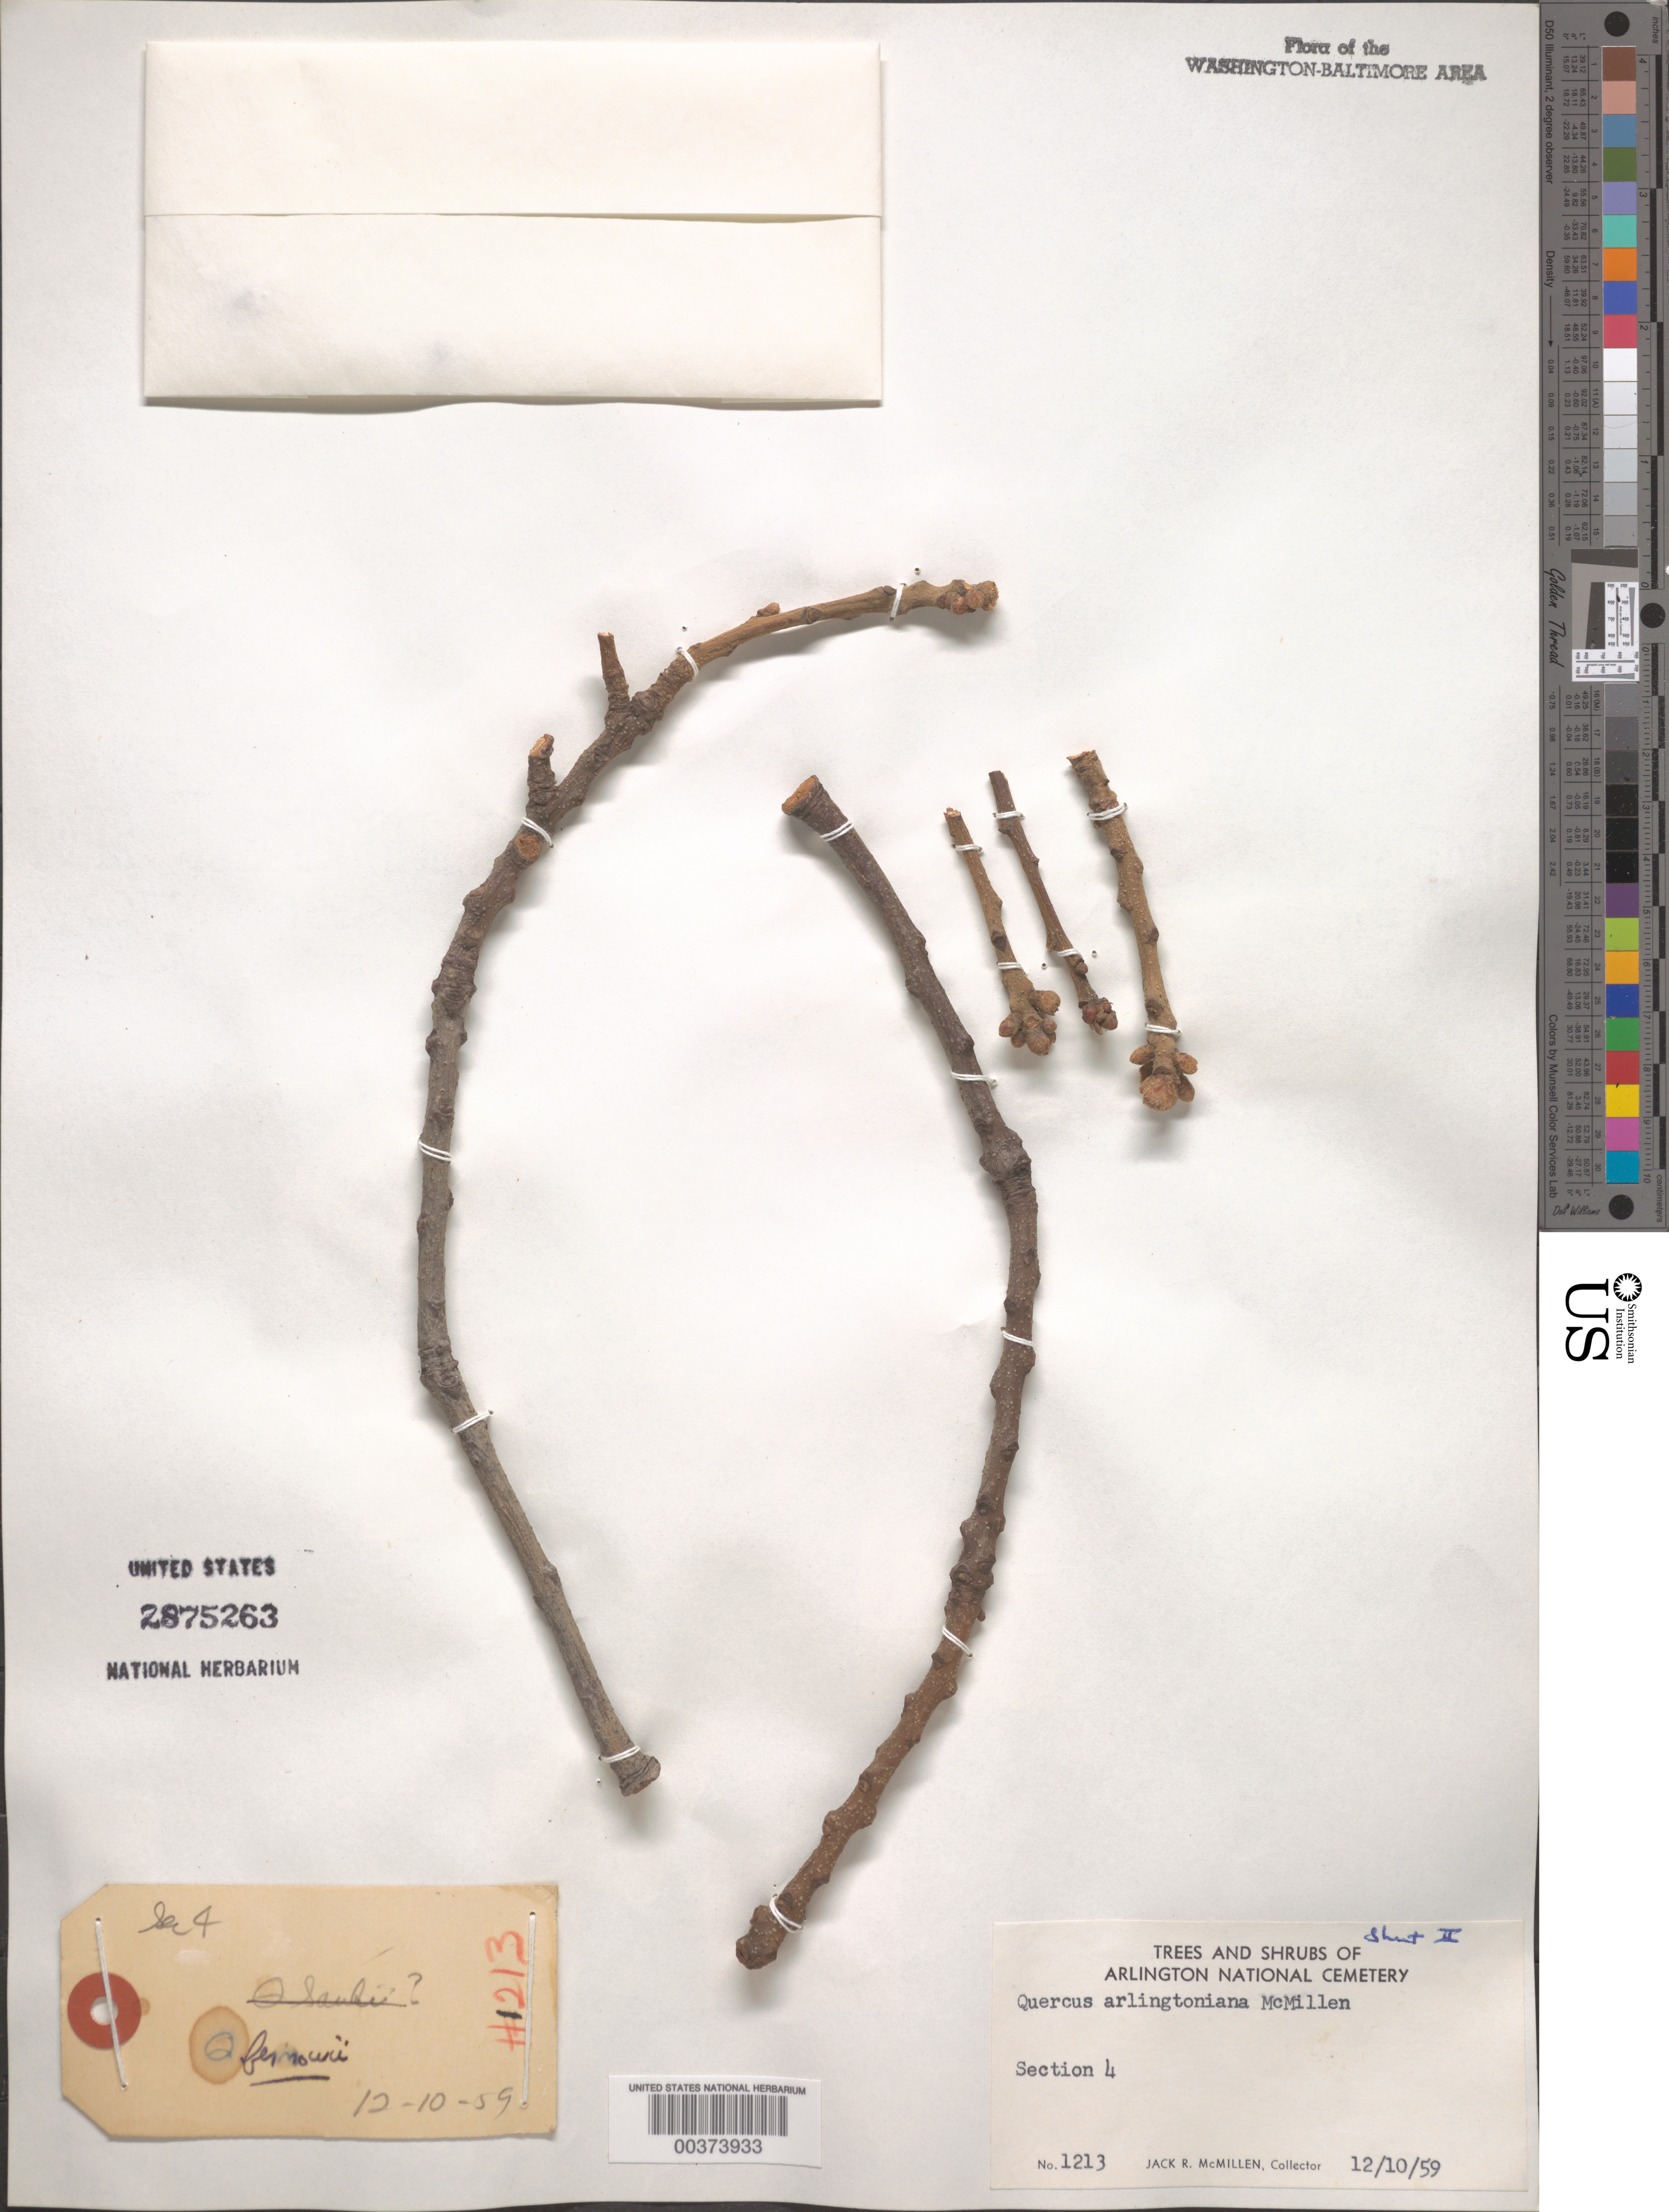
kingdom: Plantae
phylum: Tracheophyta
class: Magnoliopsida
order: Fagales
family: Fagaceae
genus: Quercus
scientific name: Quercus x arlingtoniana McMillen ined.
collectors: J. McMillen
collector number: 1213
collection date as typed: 10 Dec 1959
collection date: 1959-12-10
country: United States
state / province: Virginia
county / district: Arlington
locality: Arlington National Cemetery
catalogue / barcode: US 2875263